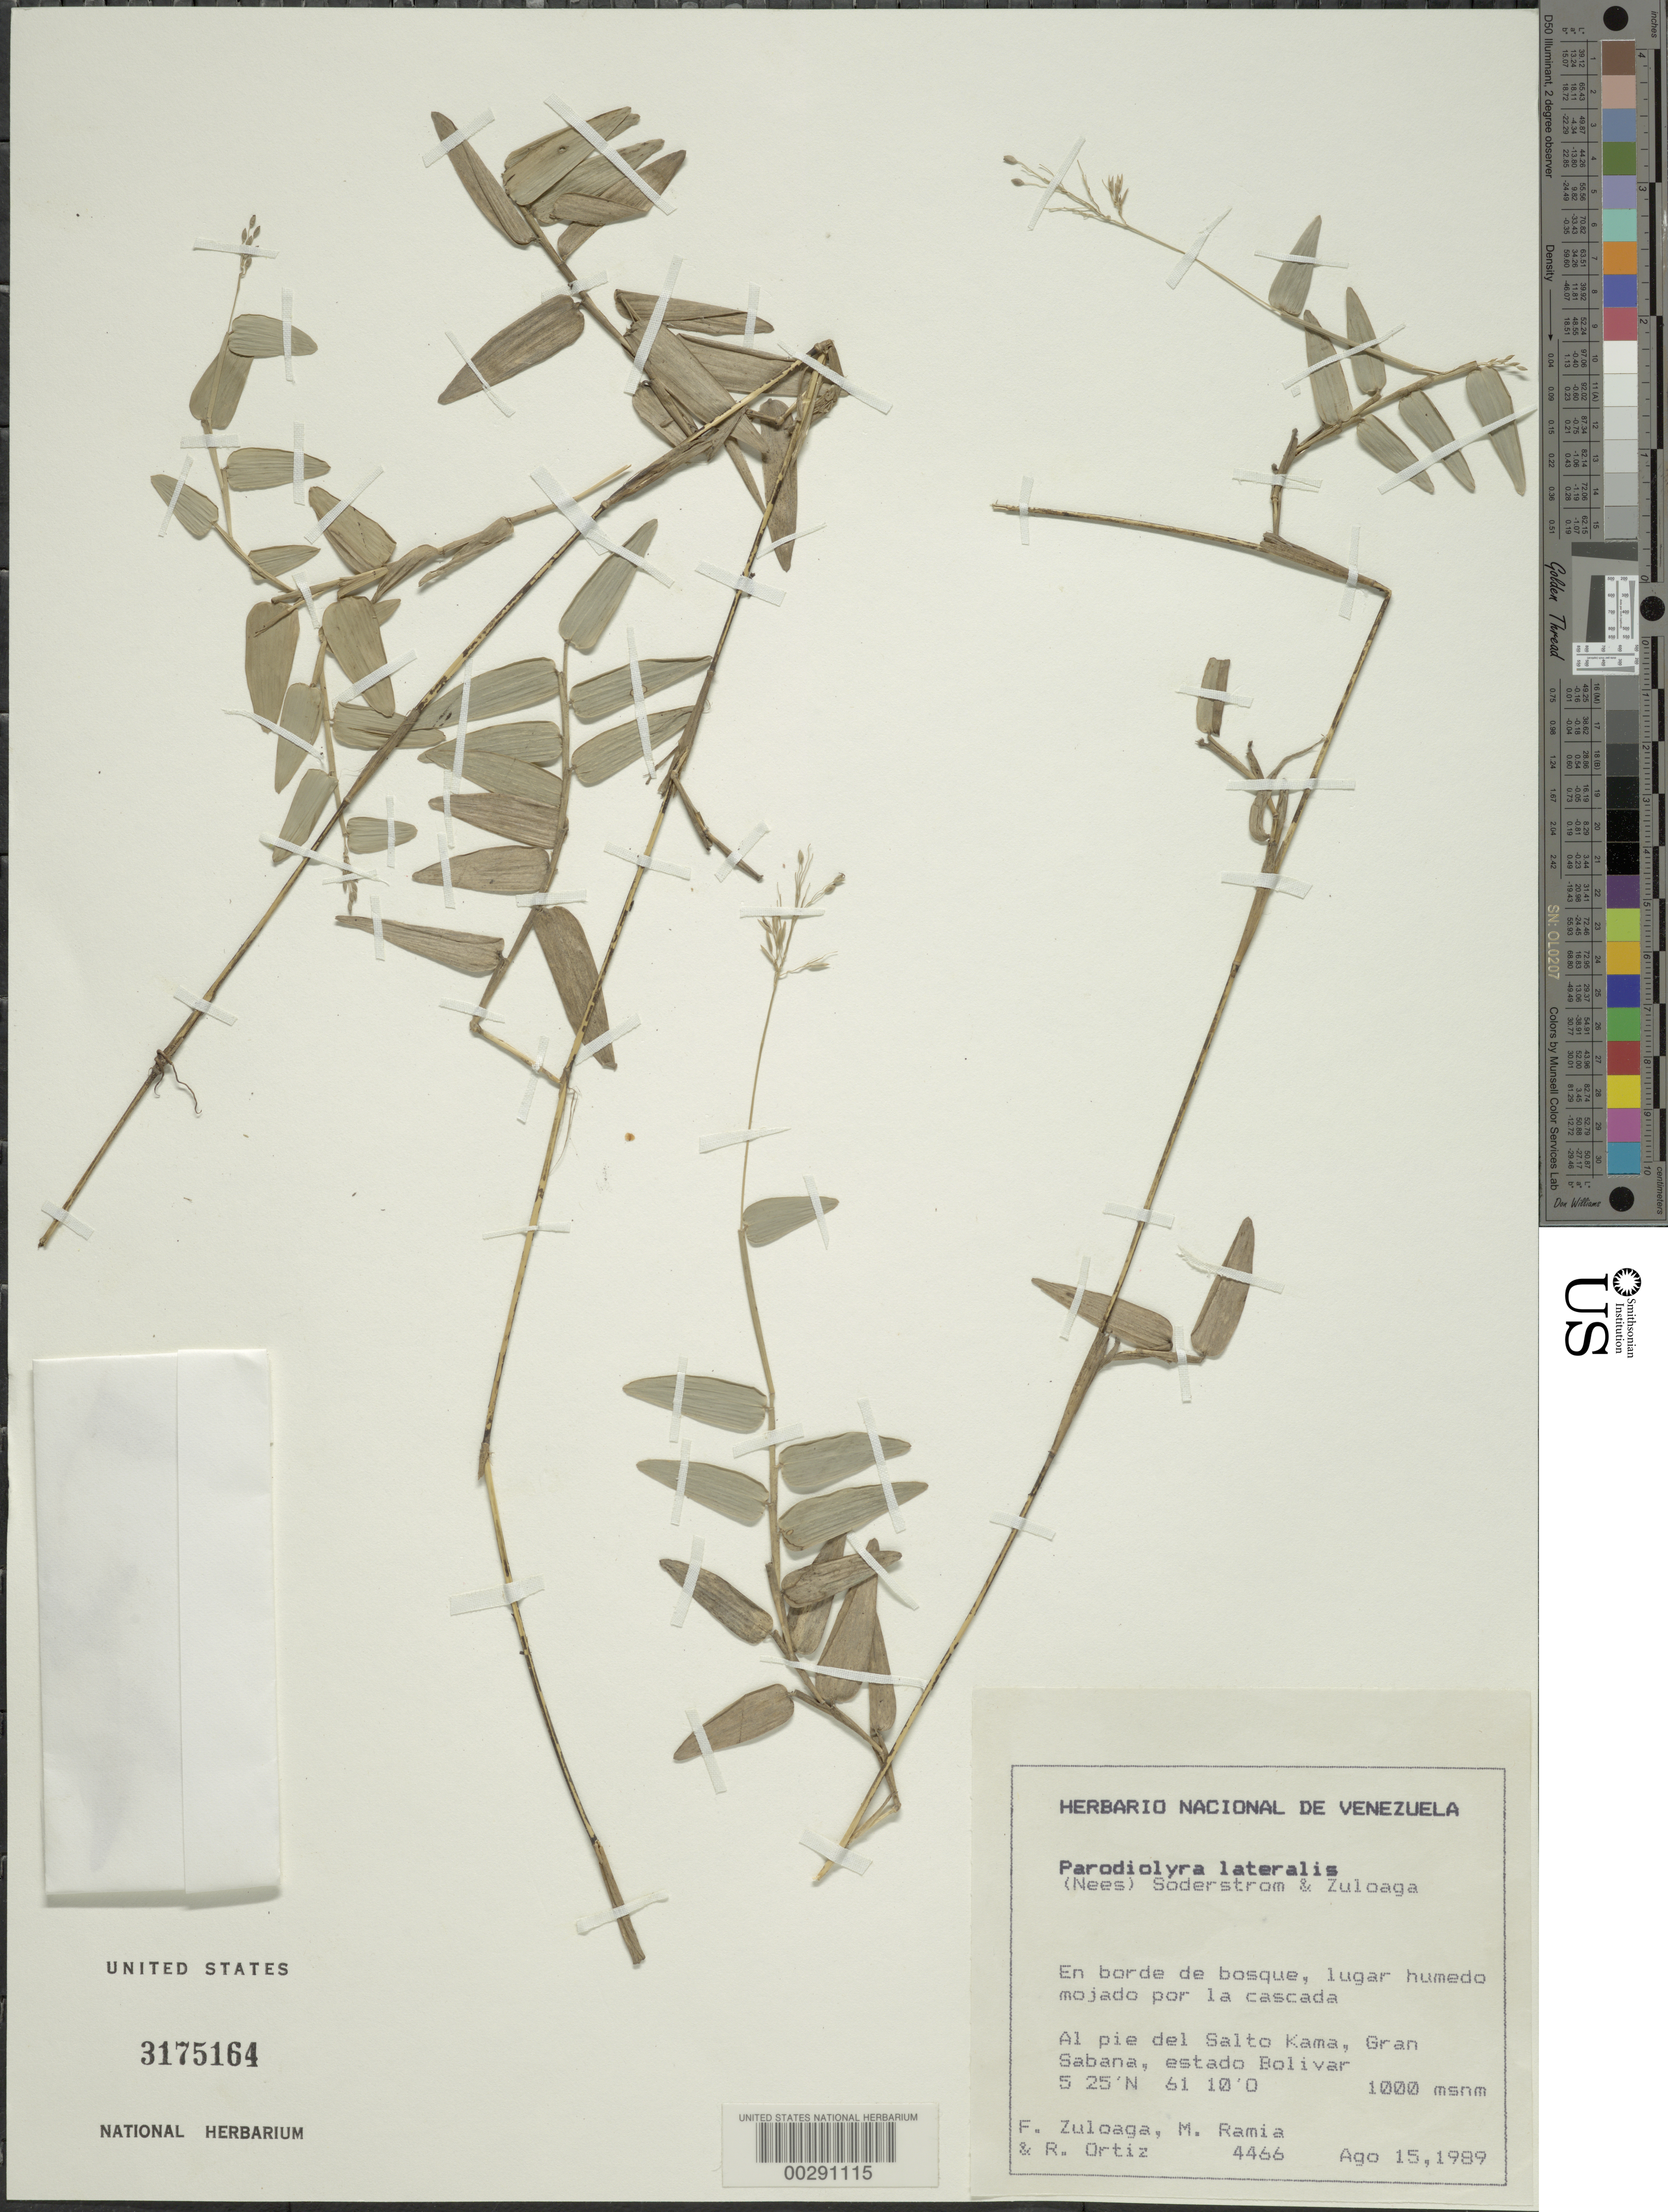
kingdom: Plantae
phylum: Tracheophyta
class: Liliopsida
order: Poales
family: Poaceae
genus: Parodiolyra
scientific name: Parodiolyra lateralis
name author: (J. Presl ex Nees) Soderstr. & Zuloaga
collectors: F. O. Zuloaga, M. Ramia & R. del C. Ortiz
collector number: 4466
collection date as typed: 15 Aug 1989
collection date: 1989-08-15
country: Venezuela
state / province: Bolivar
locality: Foot of the salto kama, gran sabana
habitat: Edge of forest, site wet because of cascades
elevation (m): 1000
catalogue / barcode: US 3175164